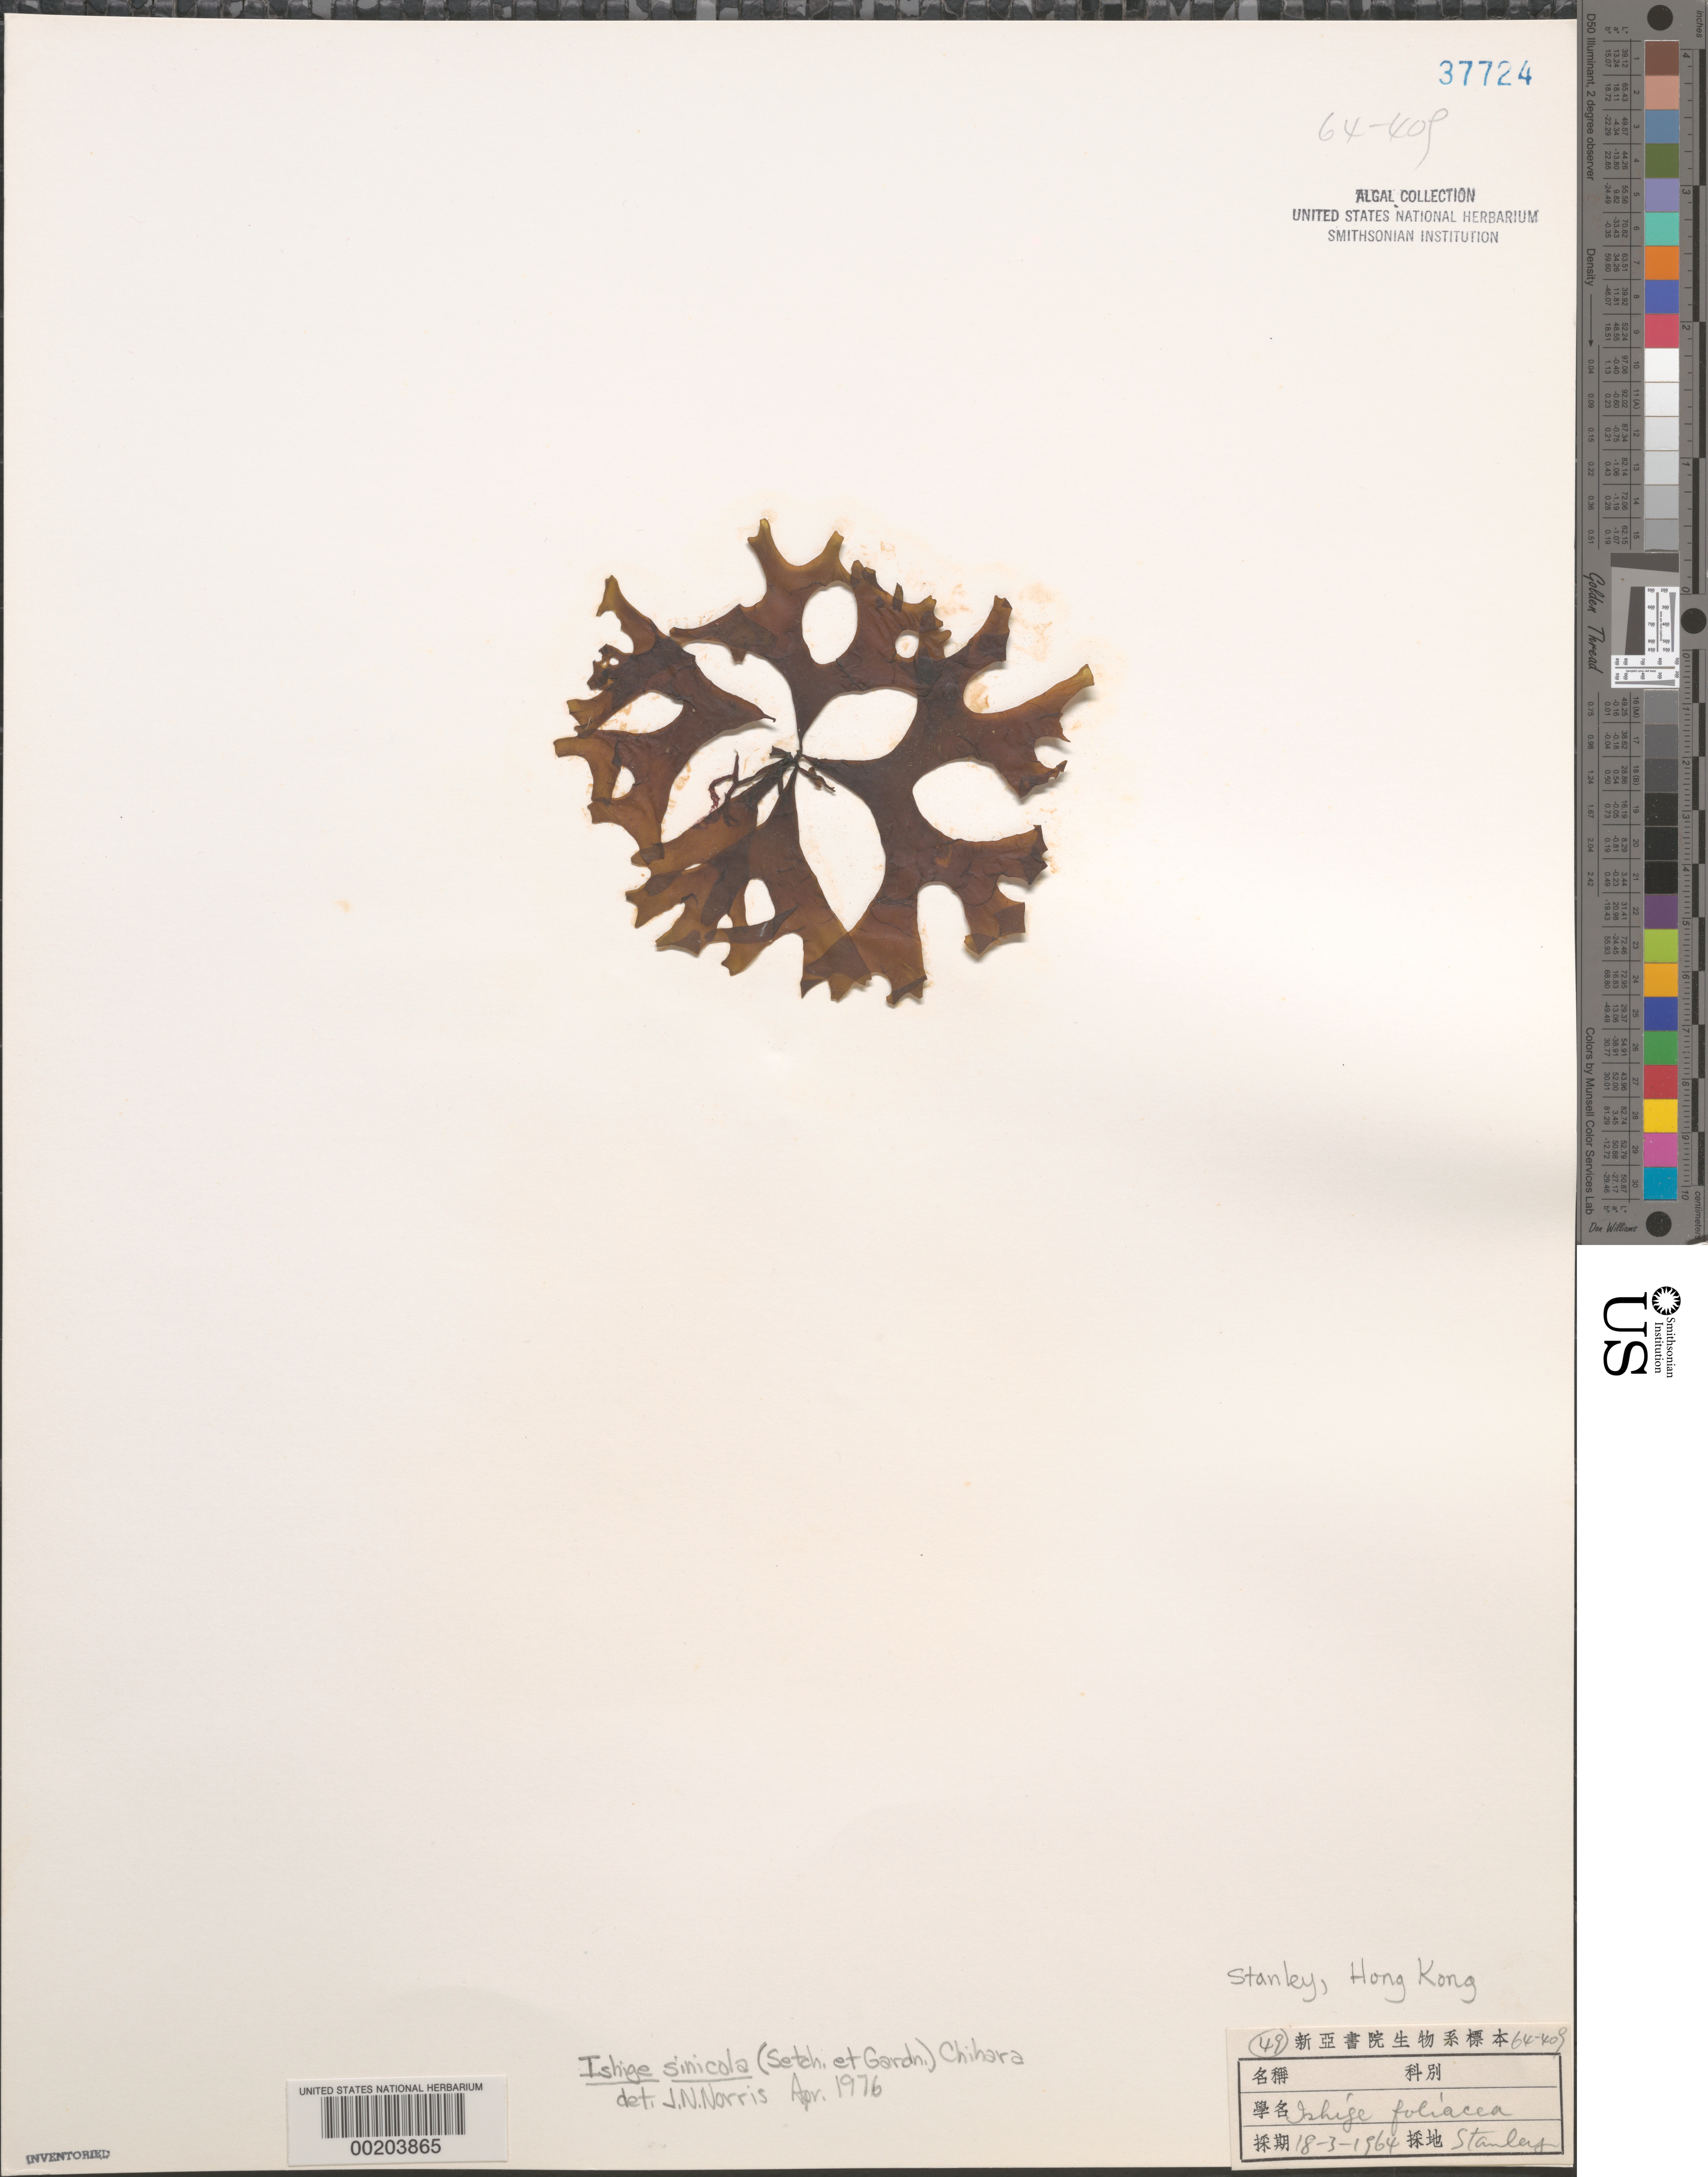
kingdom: Chromista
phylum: Ochrophyta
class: Phaeophyceae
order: Ishigeales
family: Ishigeaceae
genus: Ishige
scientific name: Ishige sinicola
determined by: Norris, James N.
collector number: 64-409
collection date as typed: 18 Mar 1964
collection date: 1964-03-18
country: China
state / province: Hong Kong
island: Hong Kong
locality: Stanley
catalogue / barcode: US 37724